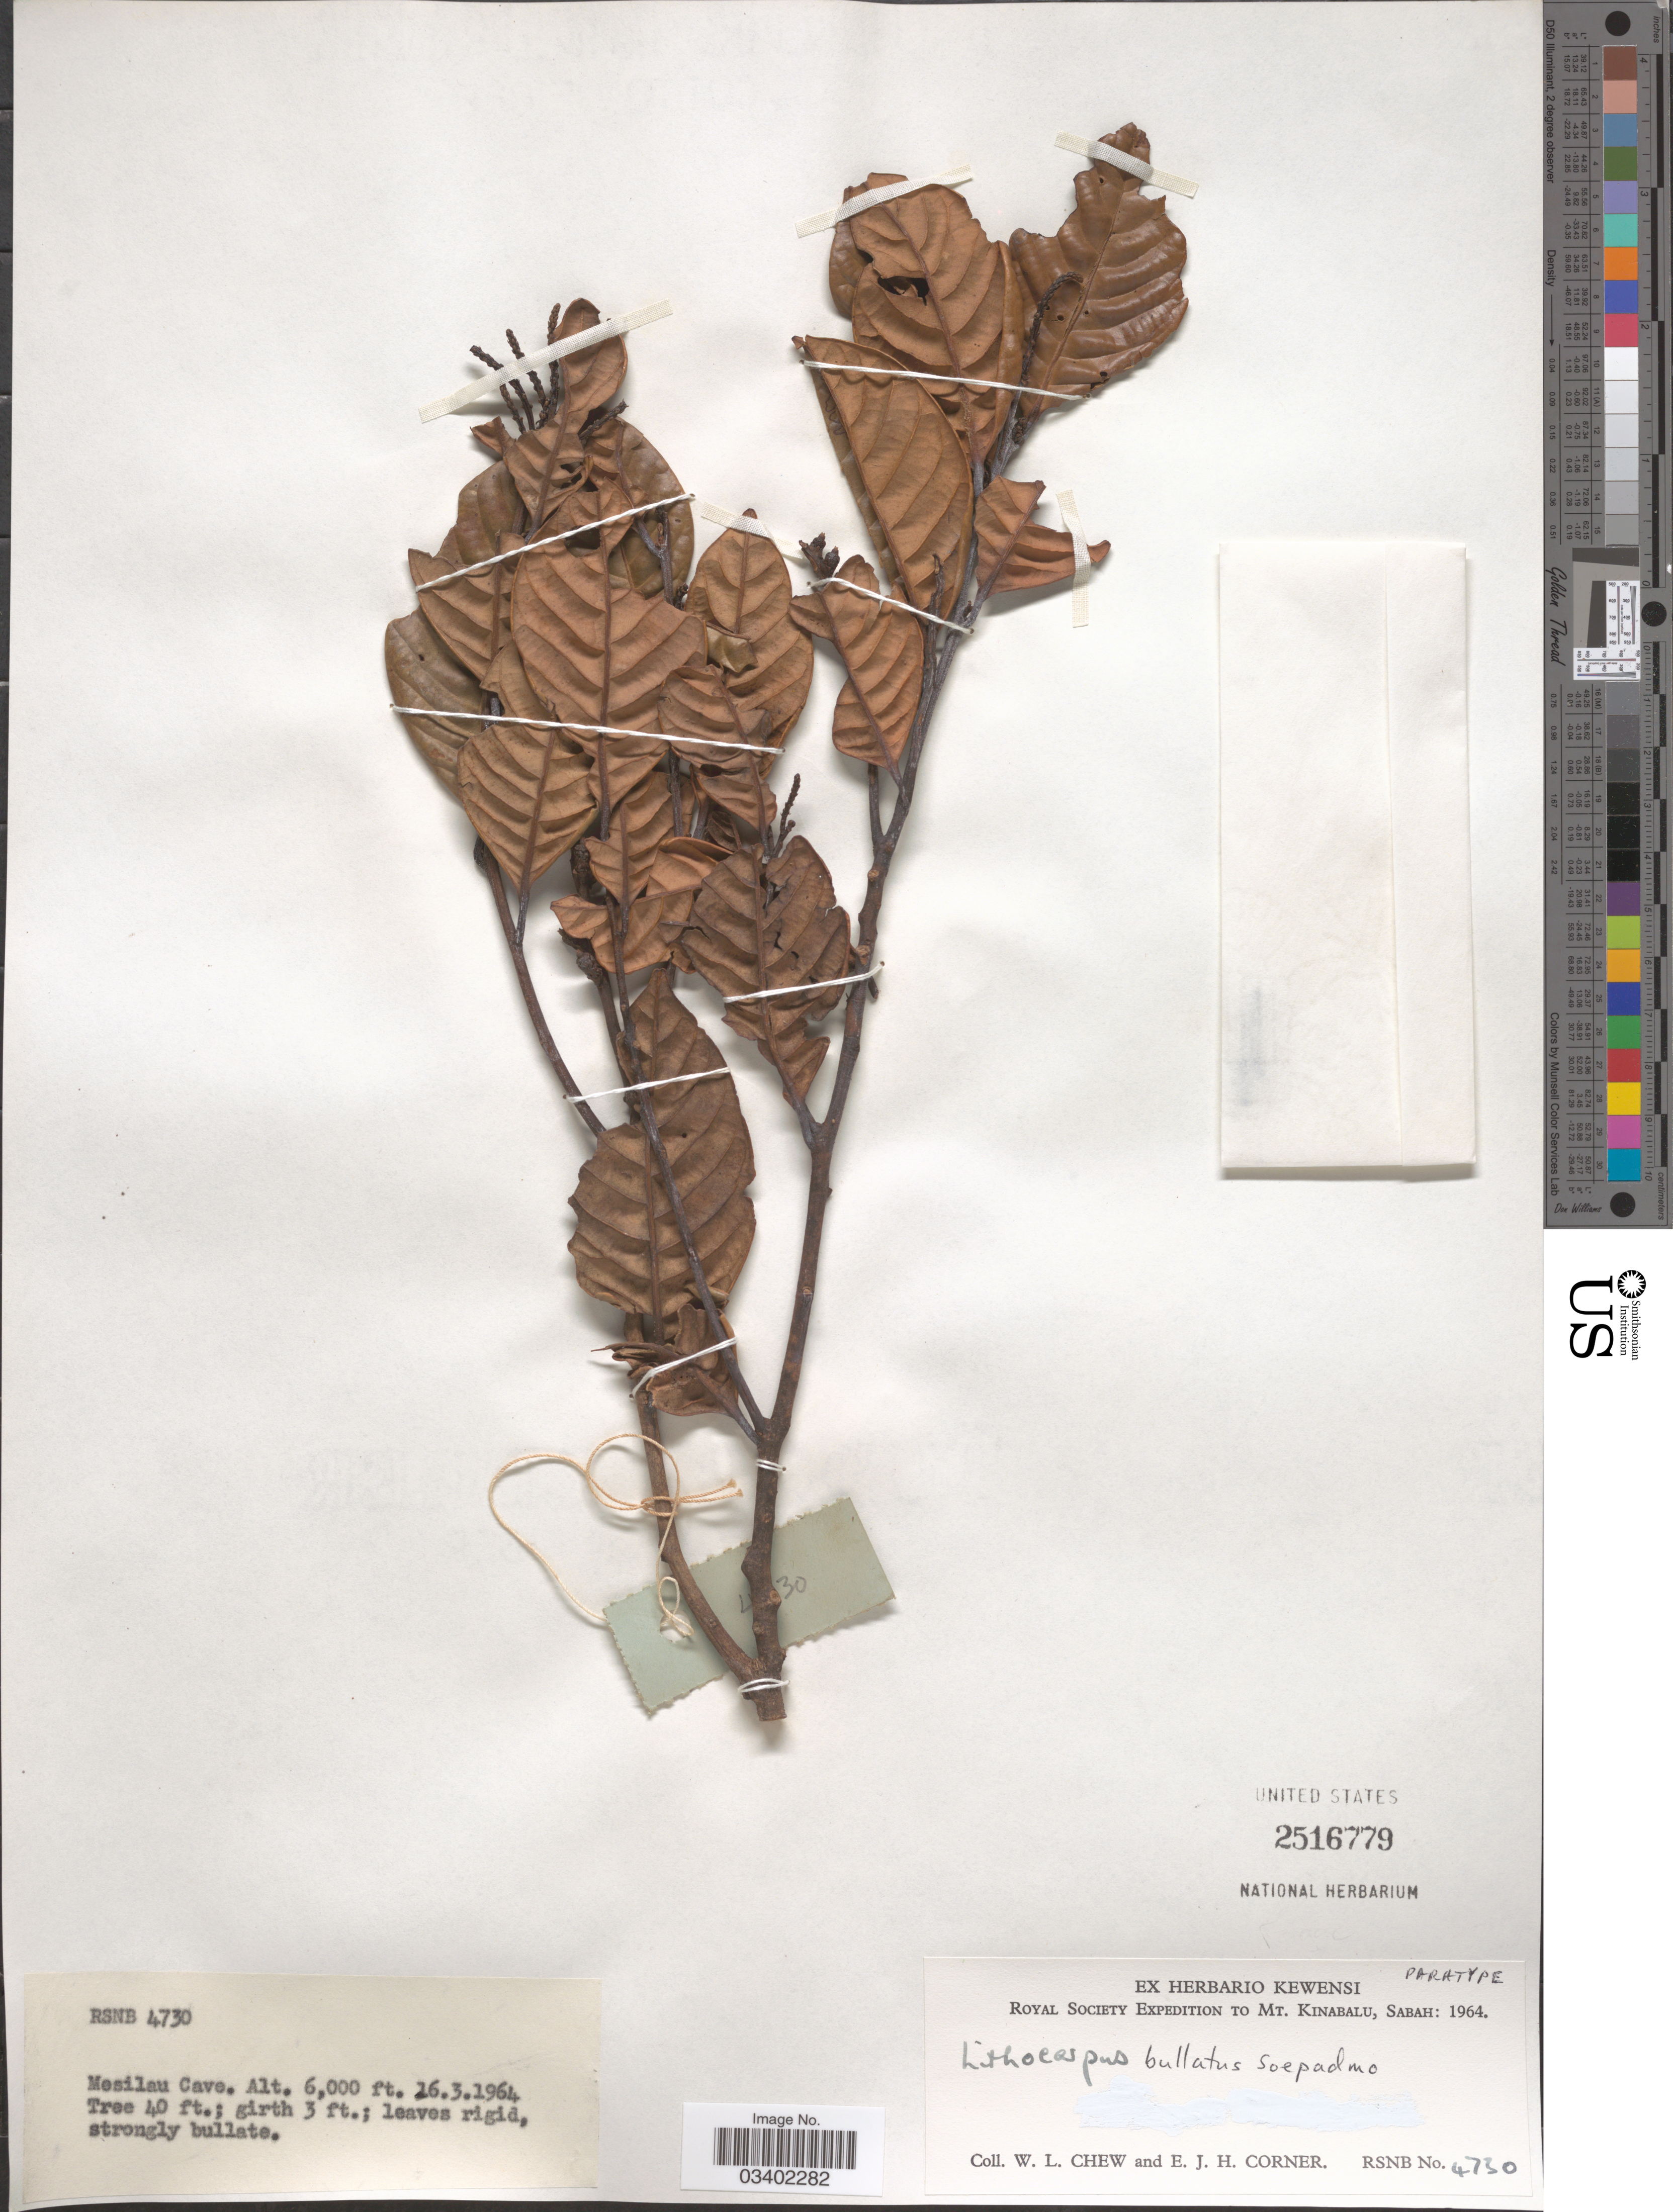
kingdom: Plantae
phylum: Tracheophyta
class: Magnoliopsida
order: Fagales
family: Fagaceae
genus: Lithocarpus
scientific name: Lithocarpus bullatus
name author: Hatus. ex Soepadmo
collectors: W. Chew & E. Corner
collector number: RSNB 4730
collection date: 1964-03-16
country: Malaysia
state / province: Sabah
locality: Mt. Kinabalu. Mesilau Cave.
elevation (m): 1829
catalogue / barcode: US 2516779